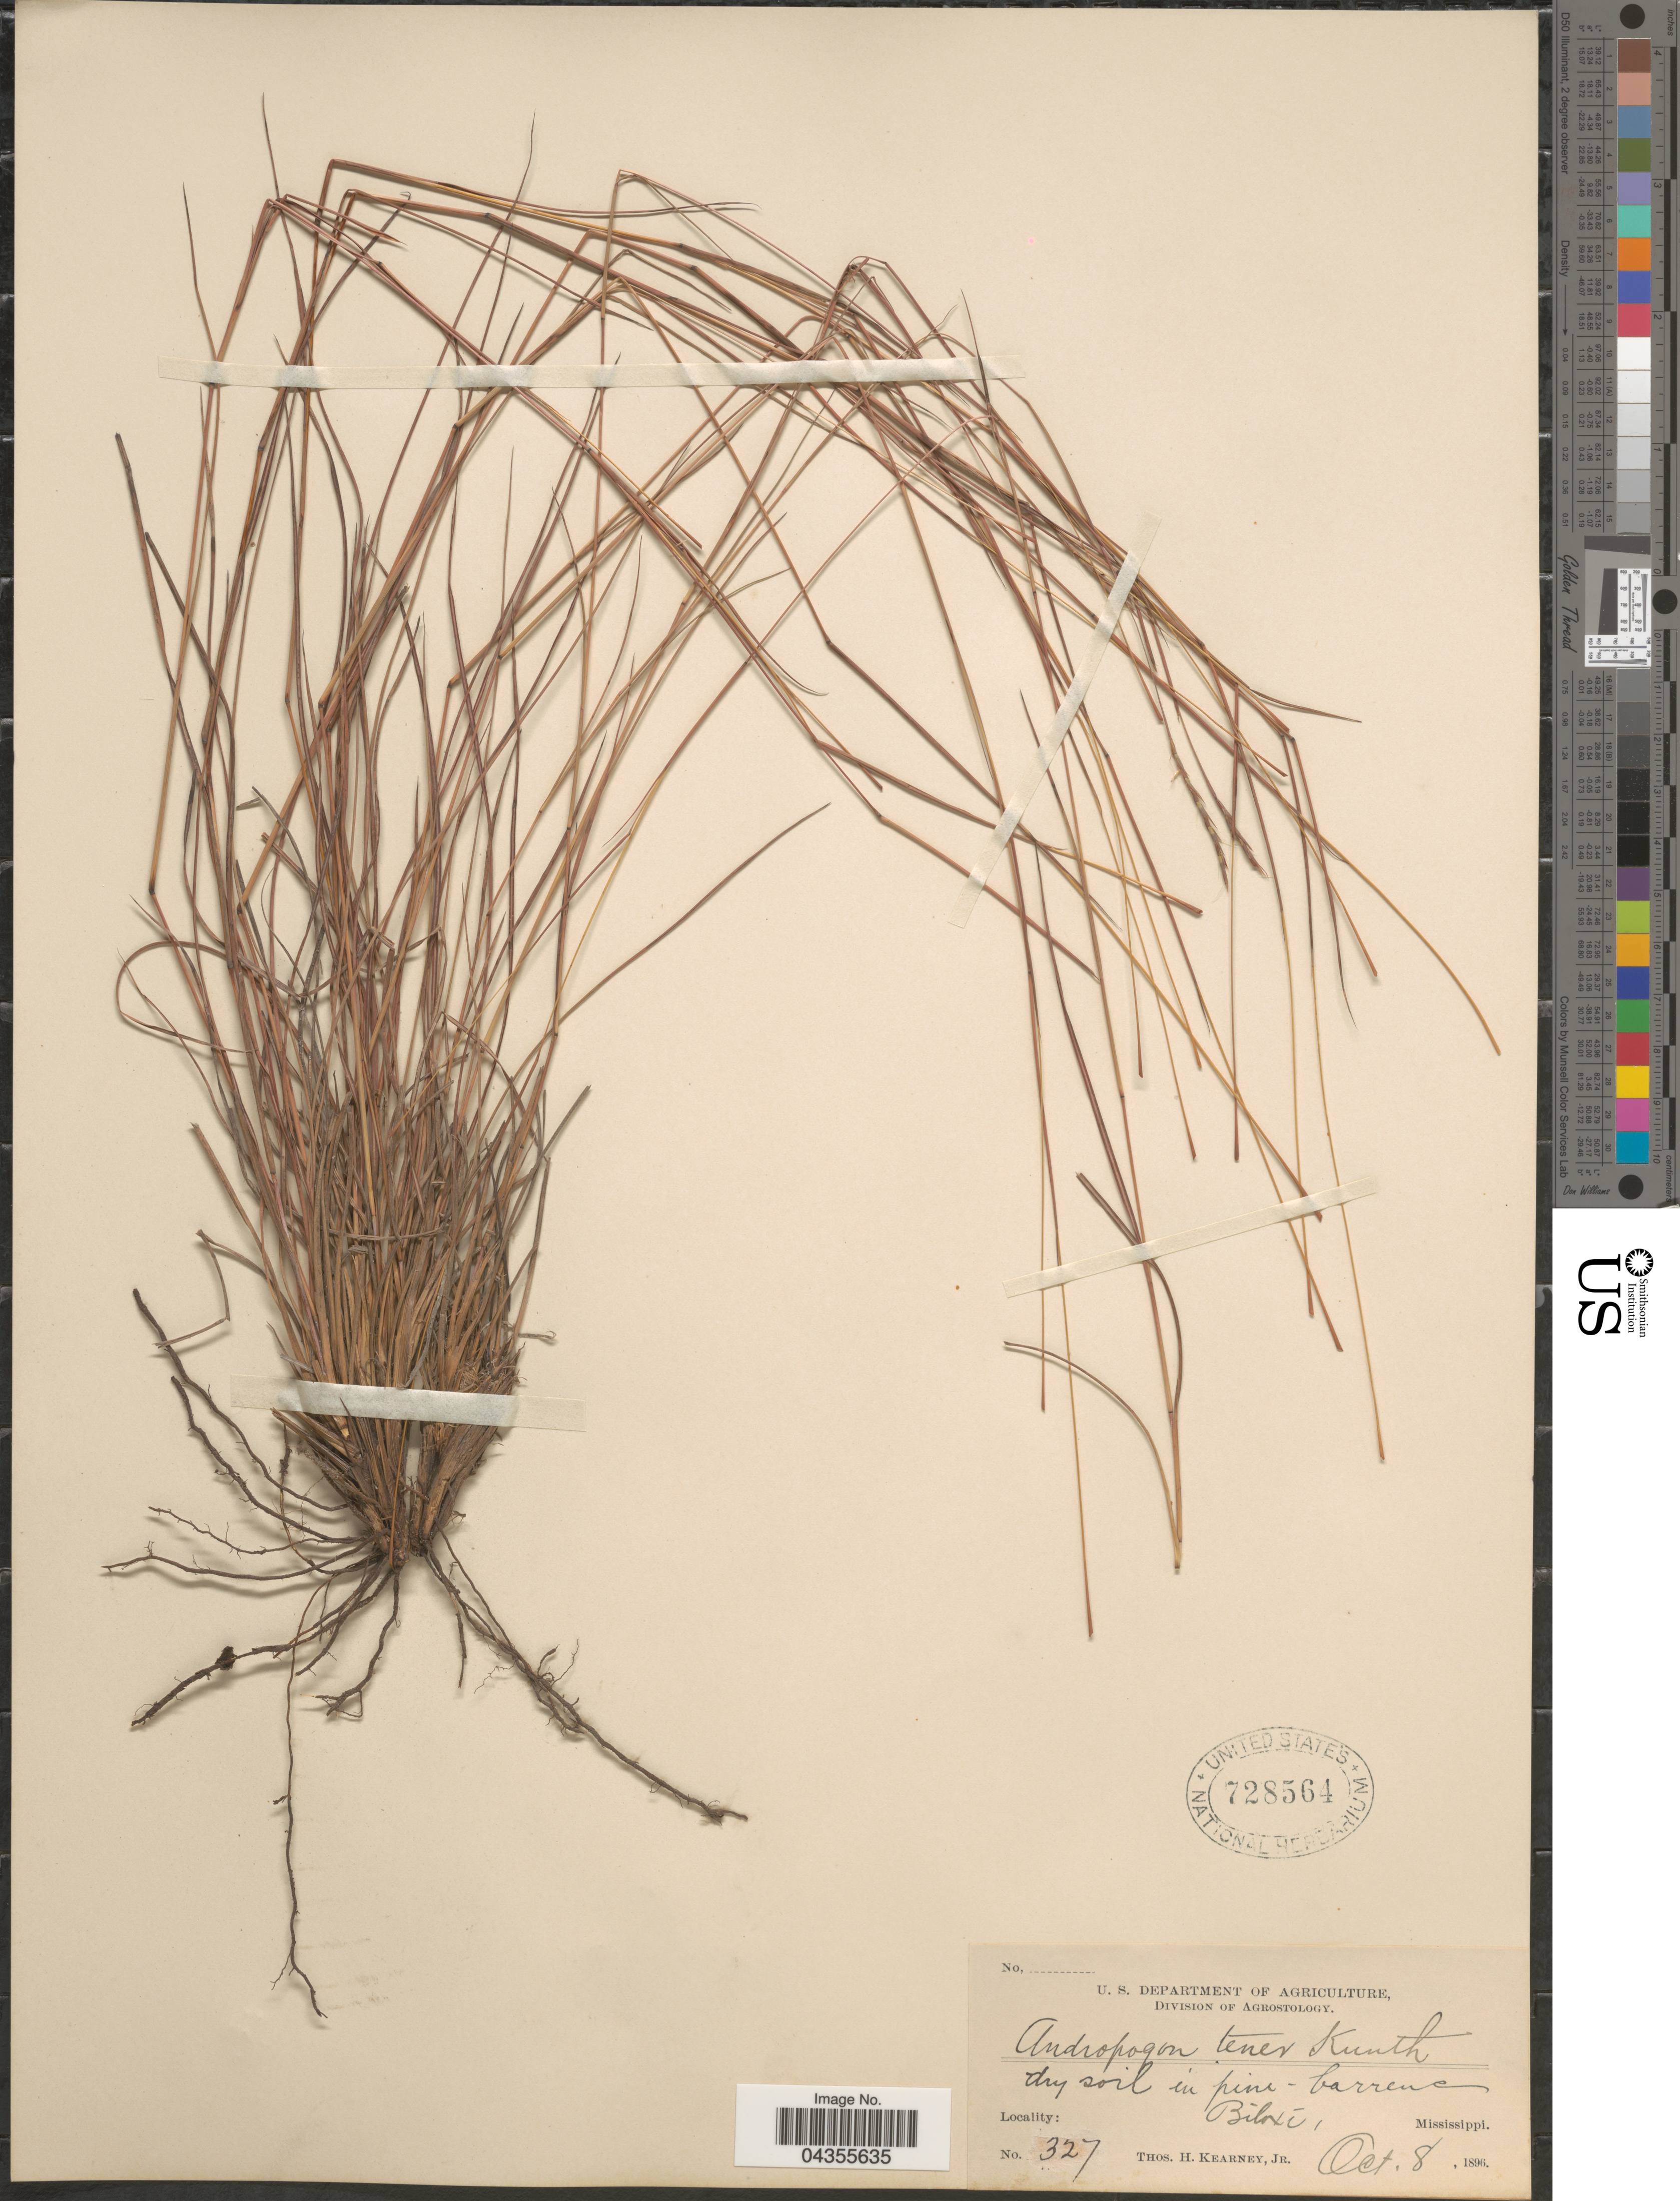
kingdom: Plantae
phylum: Tracheophyta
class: Liliopsida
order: Poales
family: Poaceae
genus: Schizachyrium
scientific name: Schizachyrium tenerum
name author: Nees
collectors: T. H. Kearney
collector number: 327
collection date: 1896-10-08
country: United States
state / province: Mississippi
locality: Dry soil in pine-barrens. Biloxi.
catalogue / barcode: US 728564